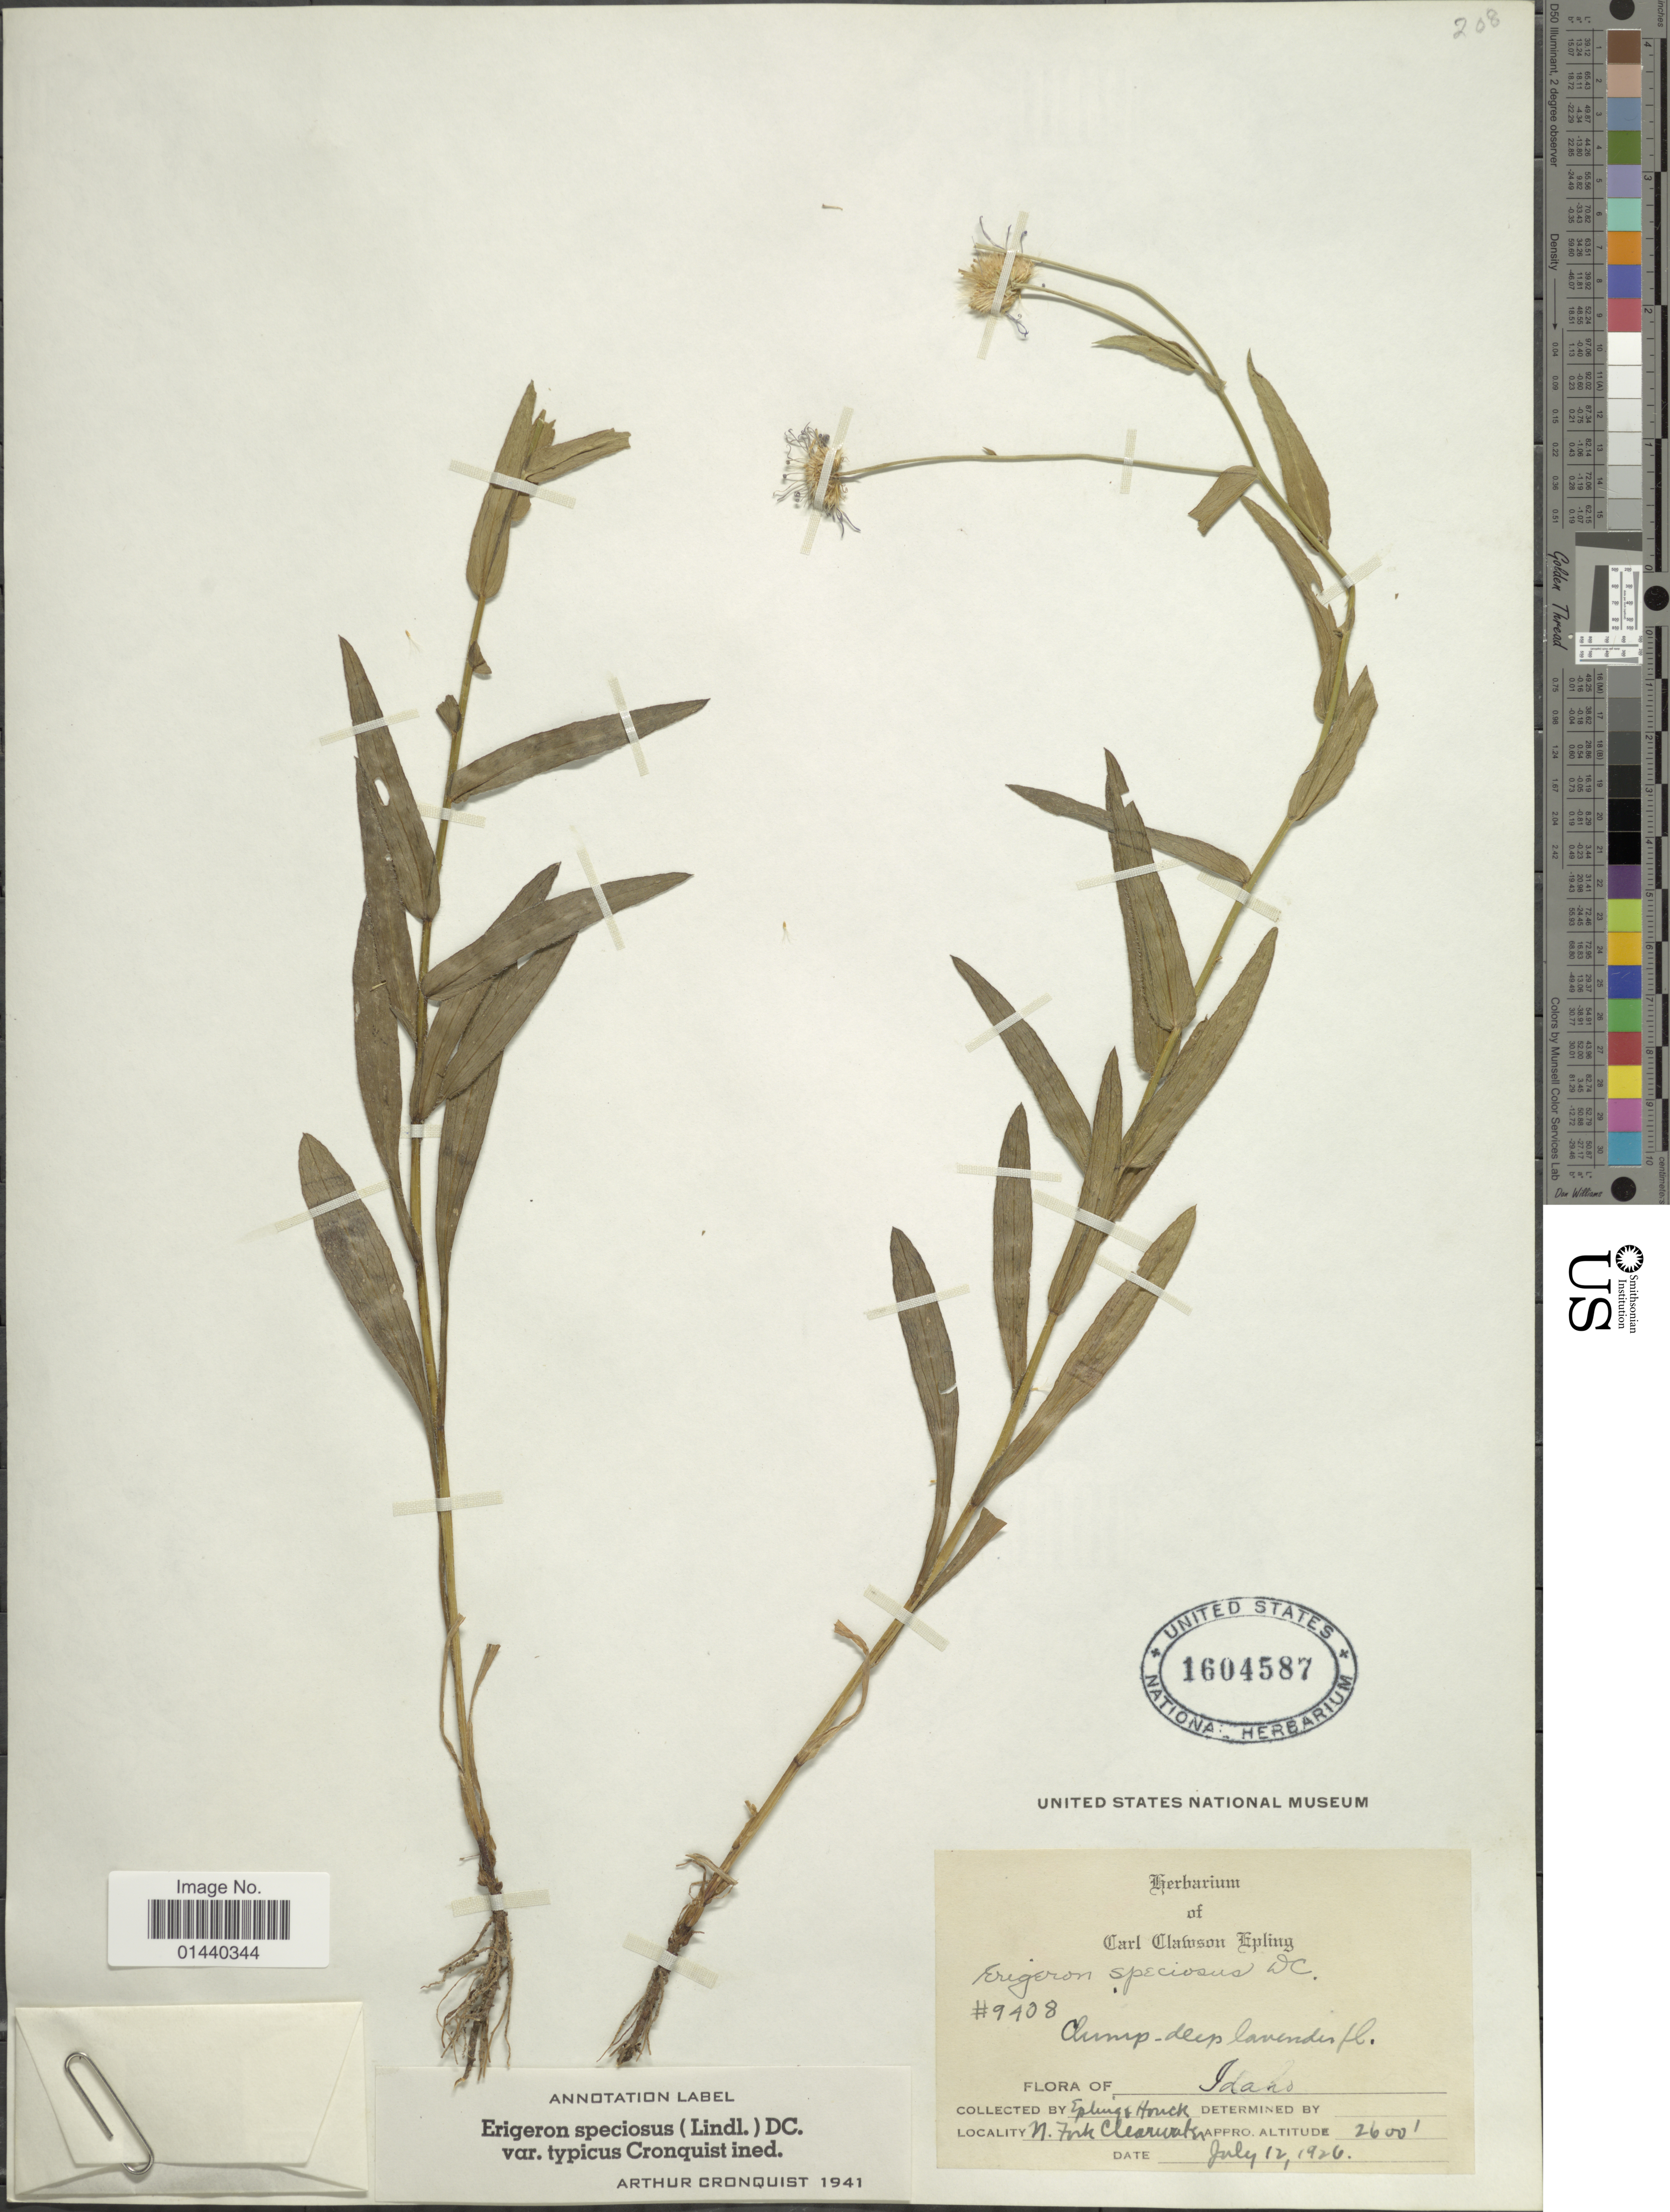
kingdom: Plantae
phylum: Tracheophyta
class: Magnoliopsida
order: Asterales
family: Asteraceae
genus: Erigeron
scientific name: Erigeron speciosus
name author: (Lindl.) DC.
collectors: C. C. Epling & -. Hauch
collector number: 9408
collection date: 1926-07-12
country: United States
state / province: Idaho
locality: N. Fork Clearwater.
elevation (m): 792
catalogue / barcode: US 1604587